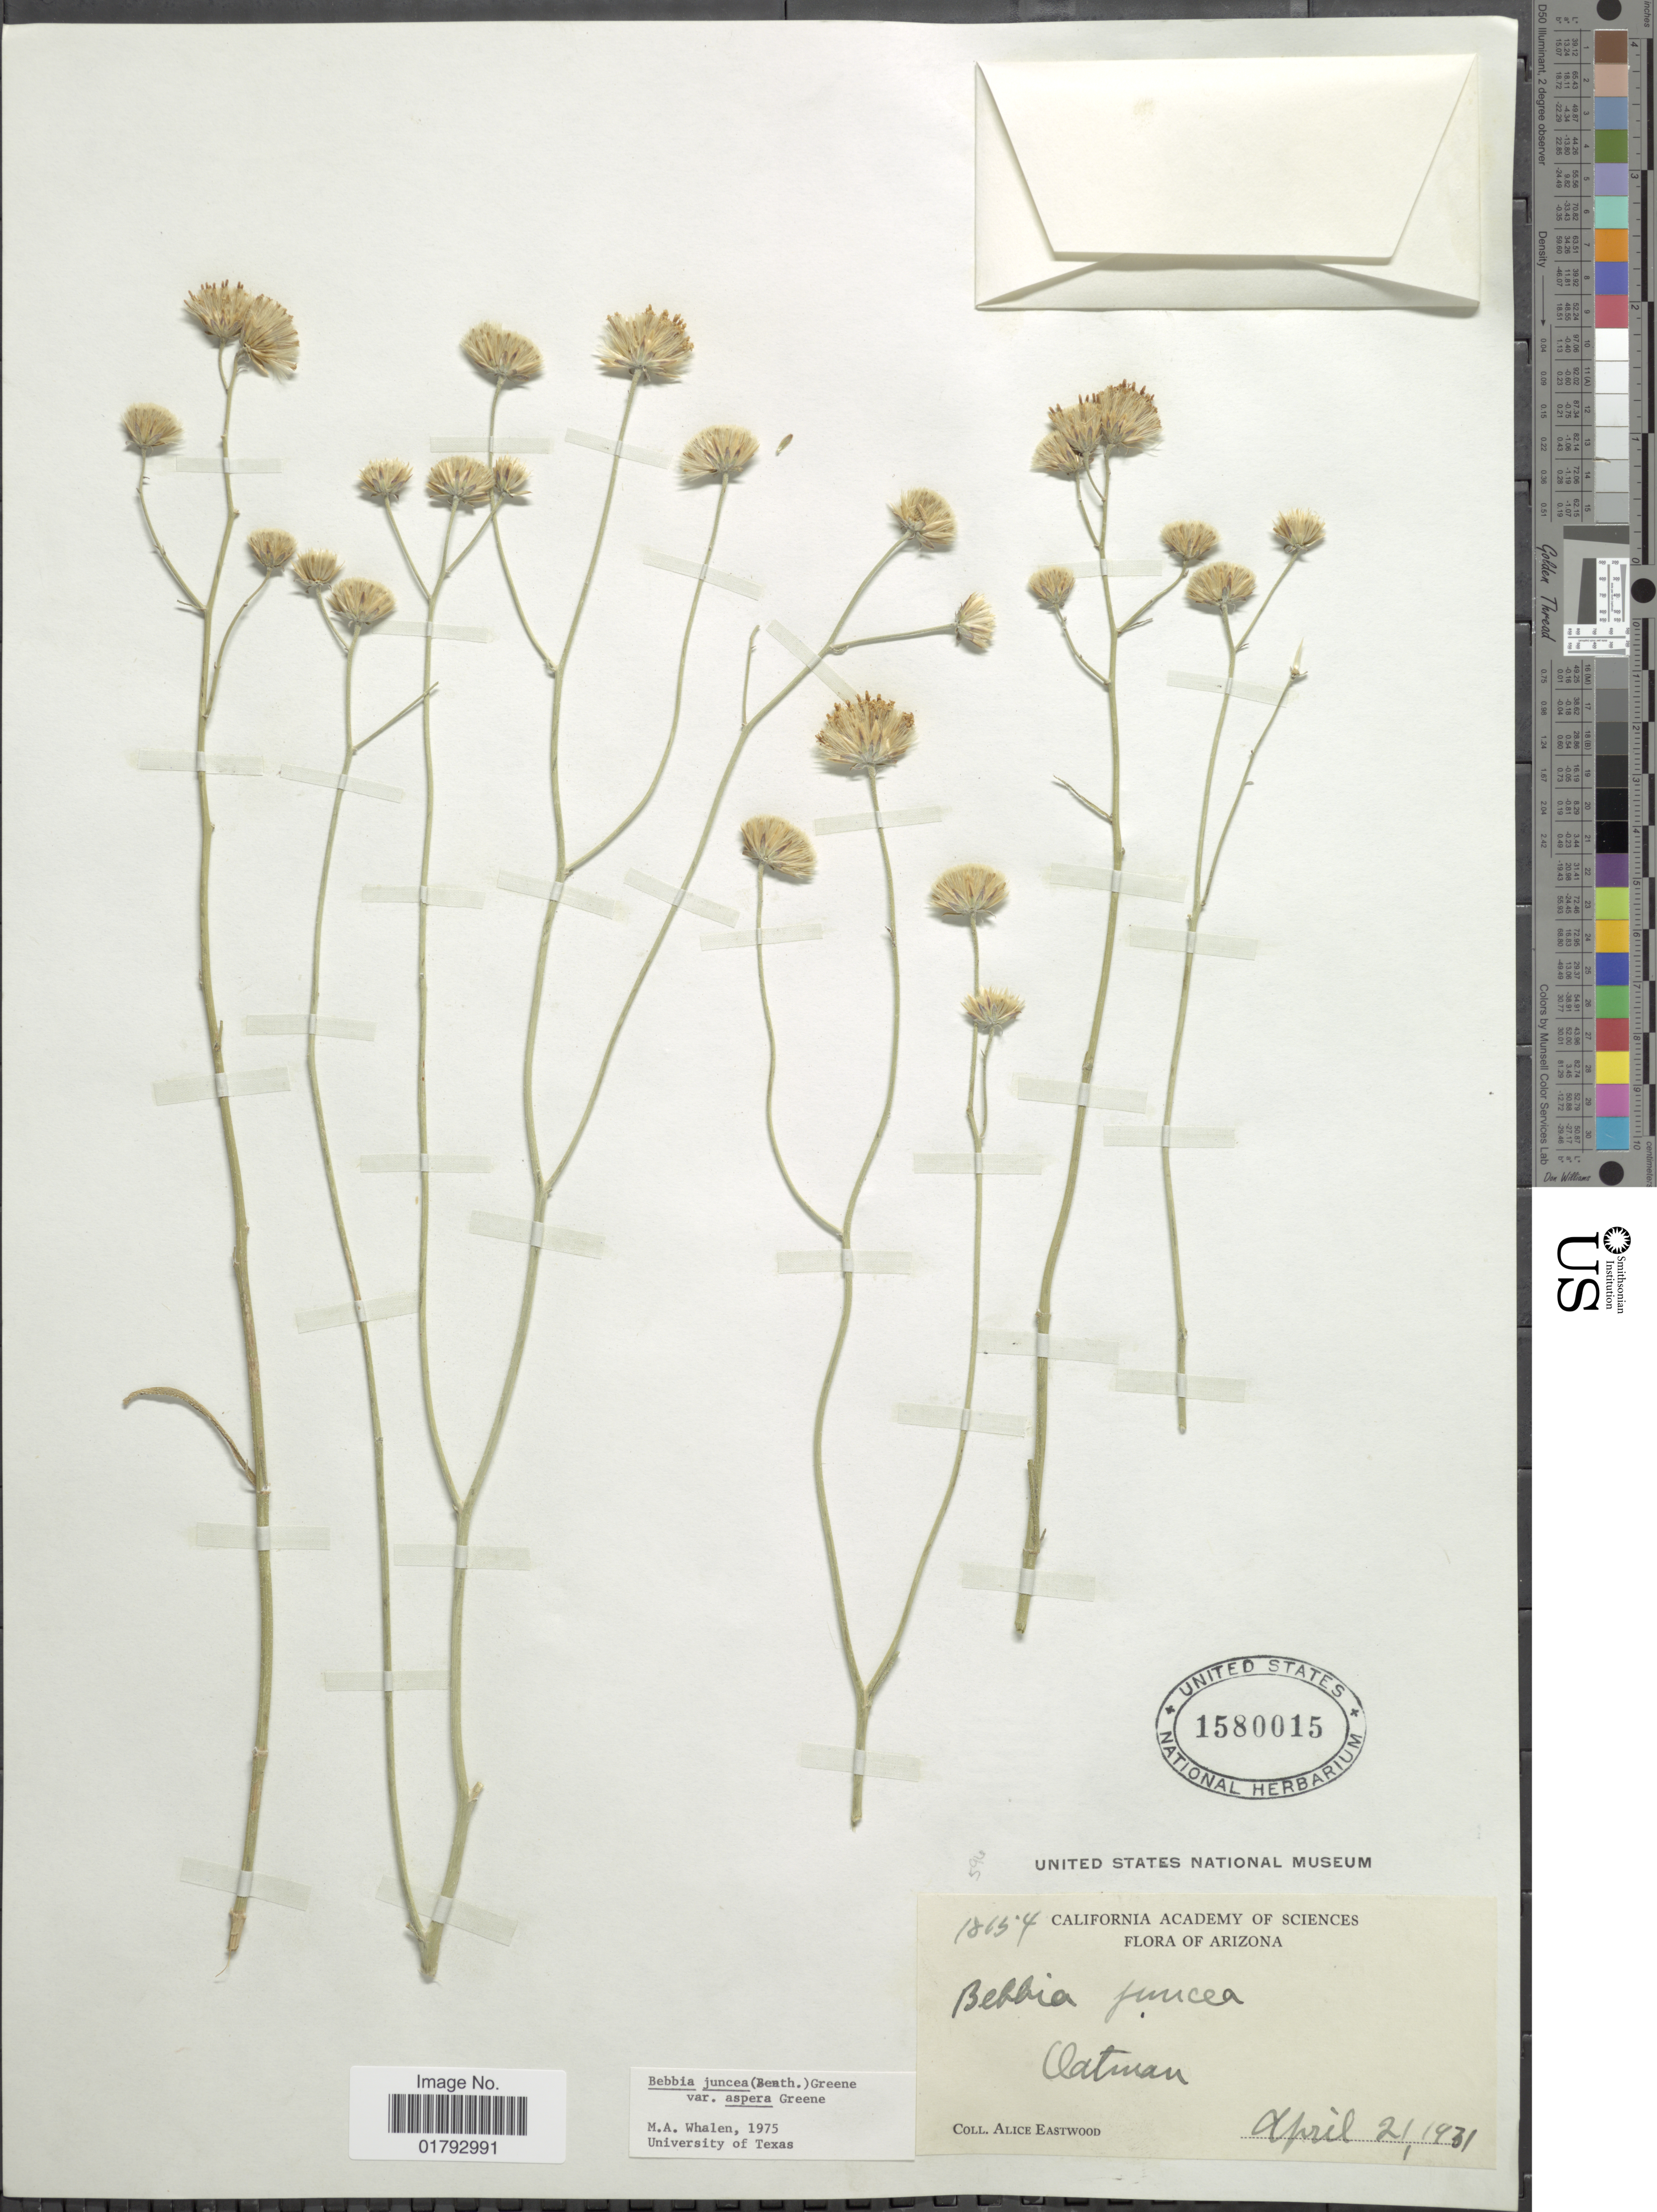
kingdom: Plantae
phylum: Tracheophyta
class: Magnoliopsida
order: Asterales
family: Asteraceae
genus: Bebbia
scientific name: Bebbia juncea var. aspera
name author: Greene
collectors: A. Eastwood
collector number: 18654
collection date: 1931-04-21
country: United States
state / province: Arizona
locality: Arizona, Oatman.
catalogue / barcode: US 1580015